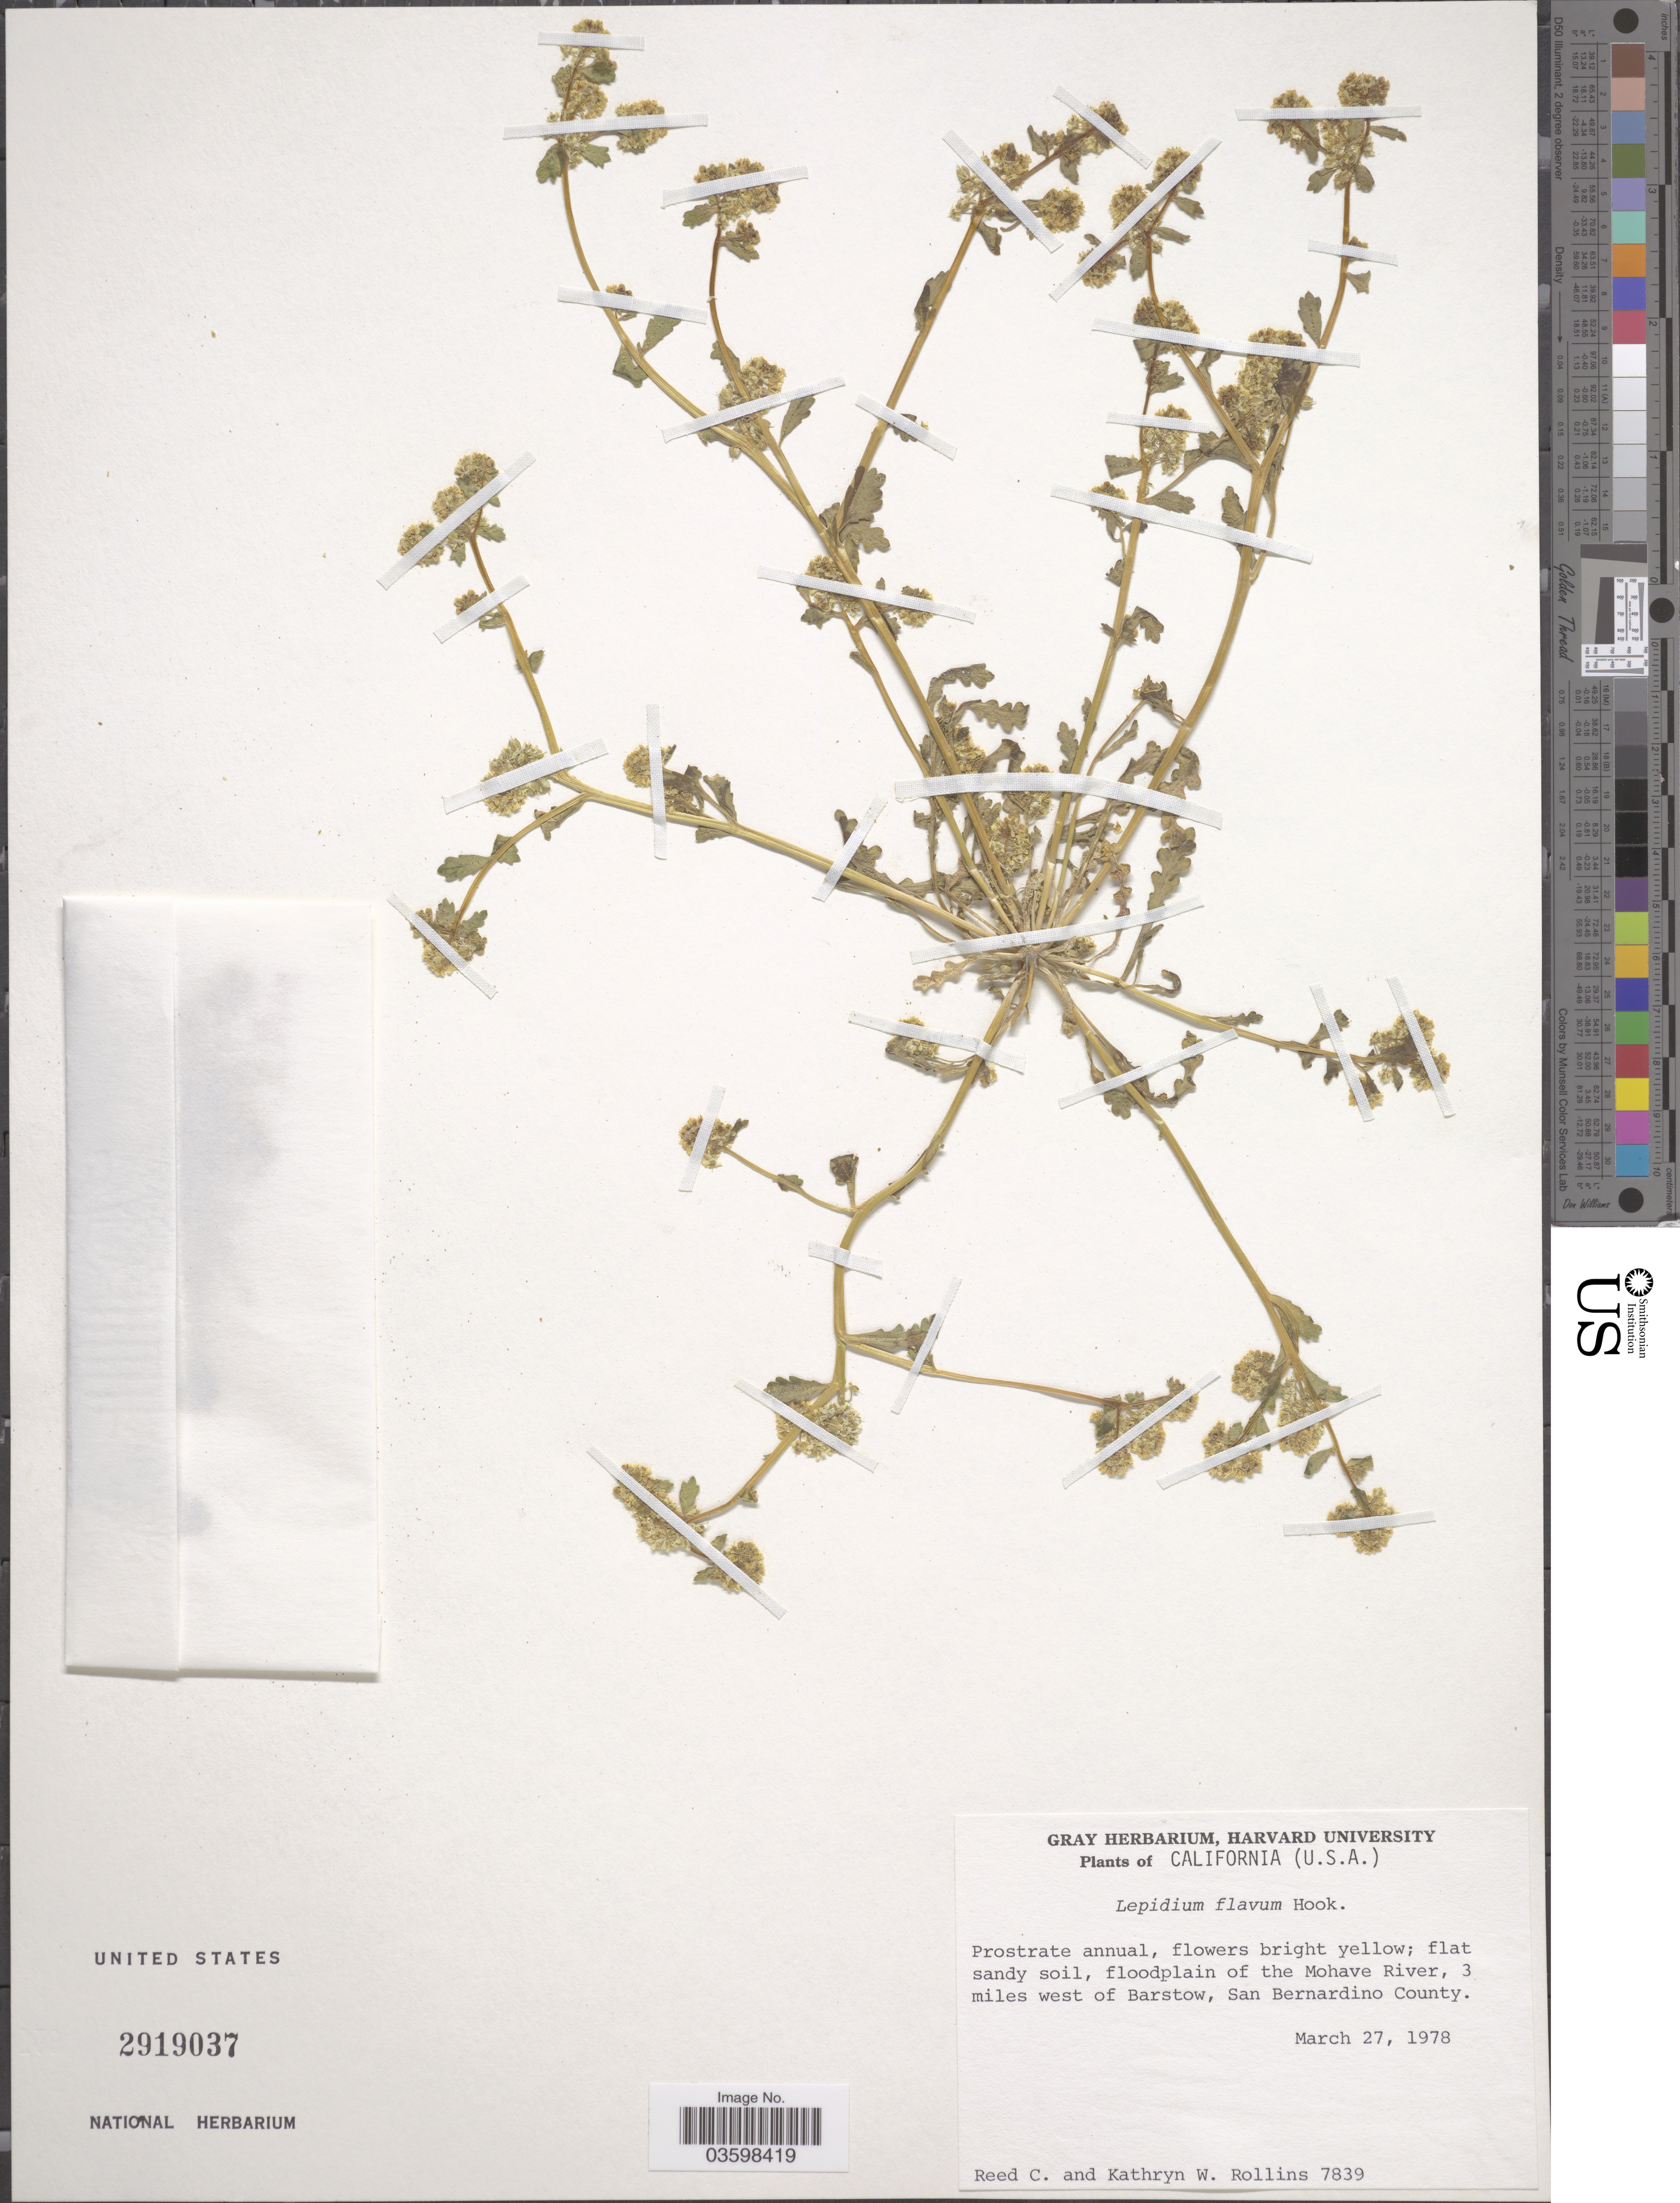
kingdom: Plantae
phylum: Tracheophyta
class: Magnoliopsida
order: Brassicales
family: Brassicaceae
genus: Lepidium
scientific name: Lepidium flavum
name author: Torr.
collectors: R. C. Rollins & K. W. Rollins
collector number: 7839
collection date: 1978-03-27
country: United States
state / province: California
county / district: San Bernardino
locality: Floodplain of the Mohave River, 3 miles west of Barstow, San Bernardino County.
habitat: flat sandy soil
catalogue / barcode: US 2919037